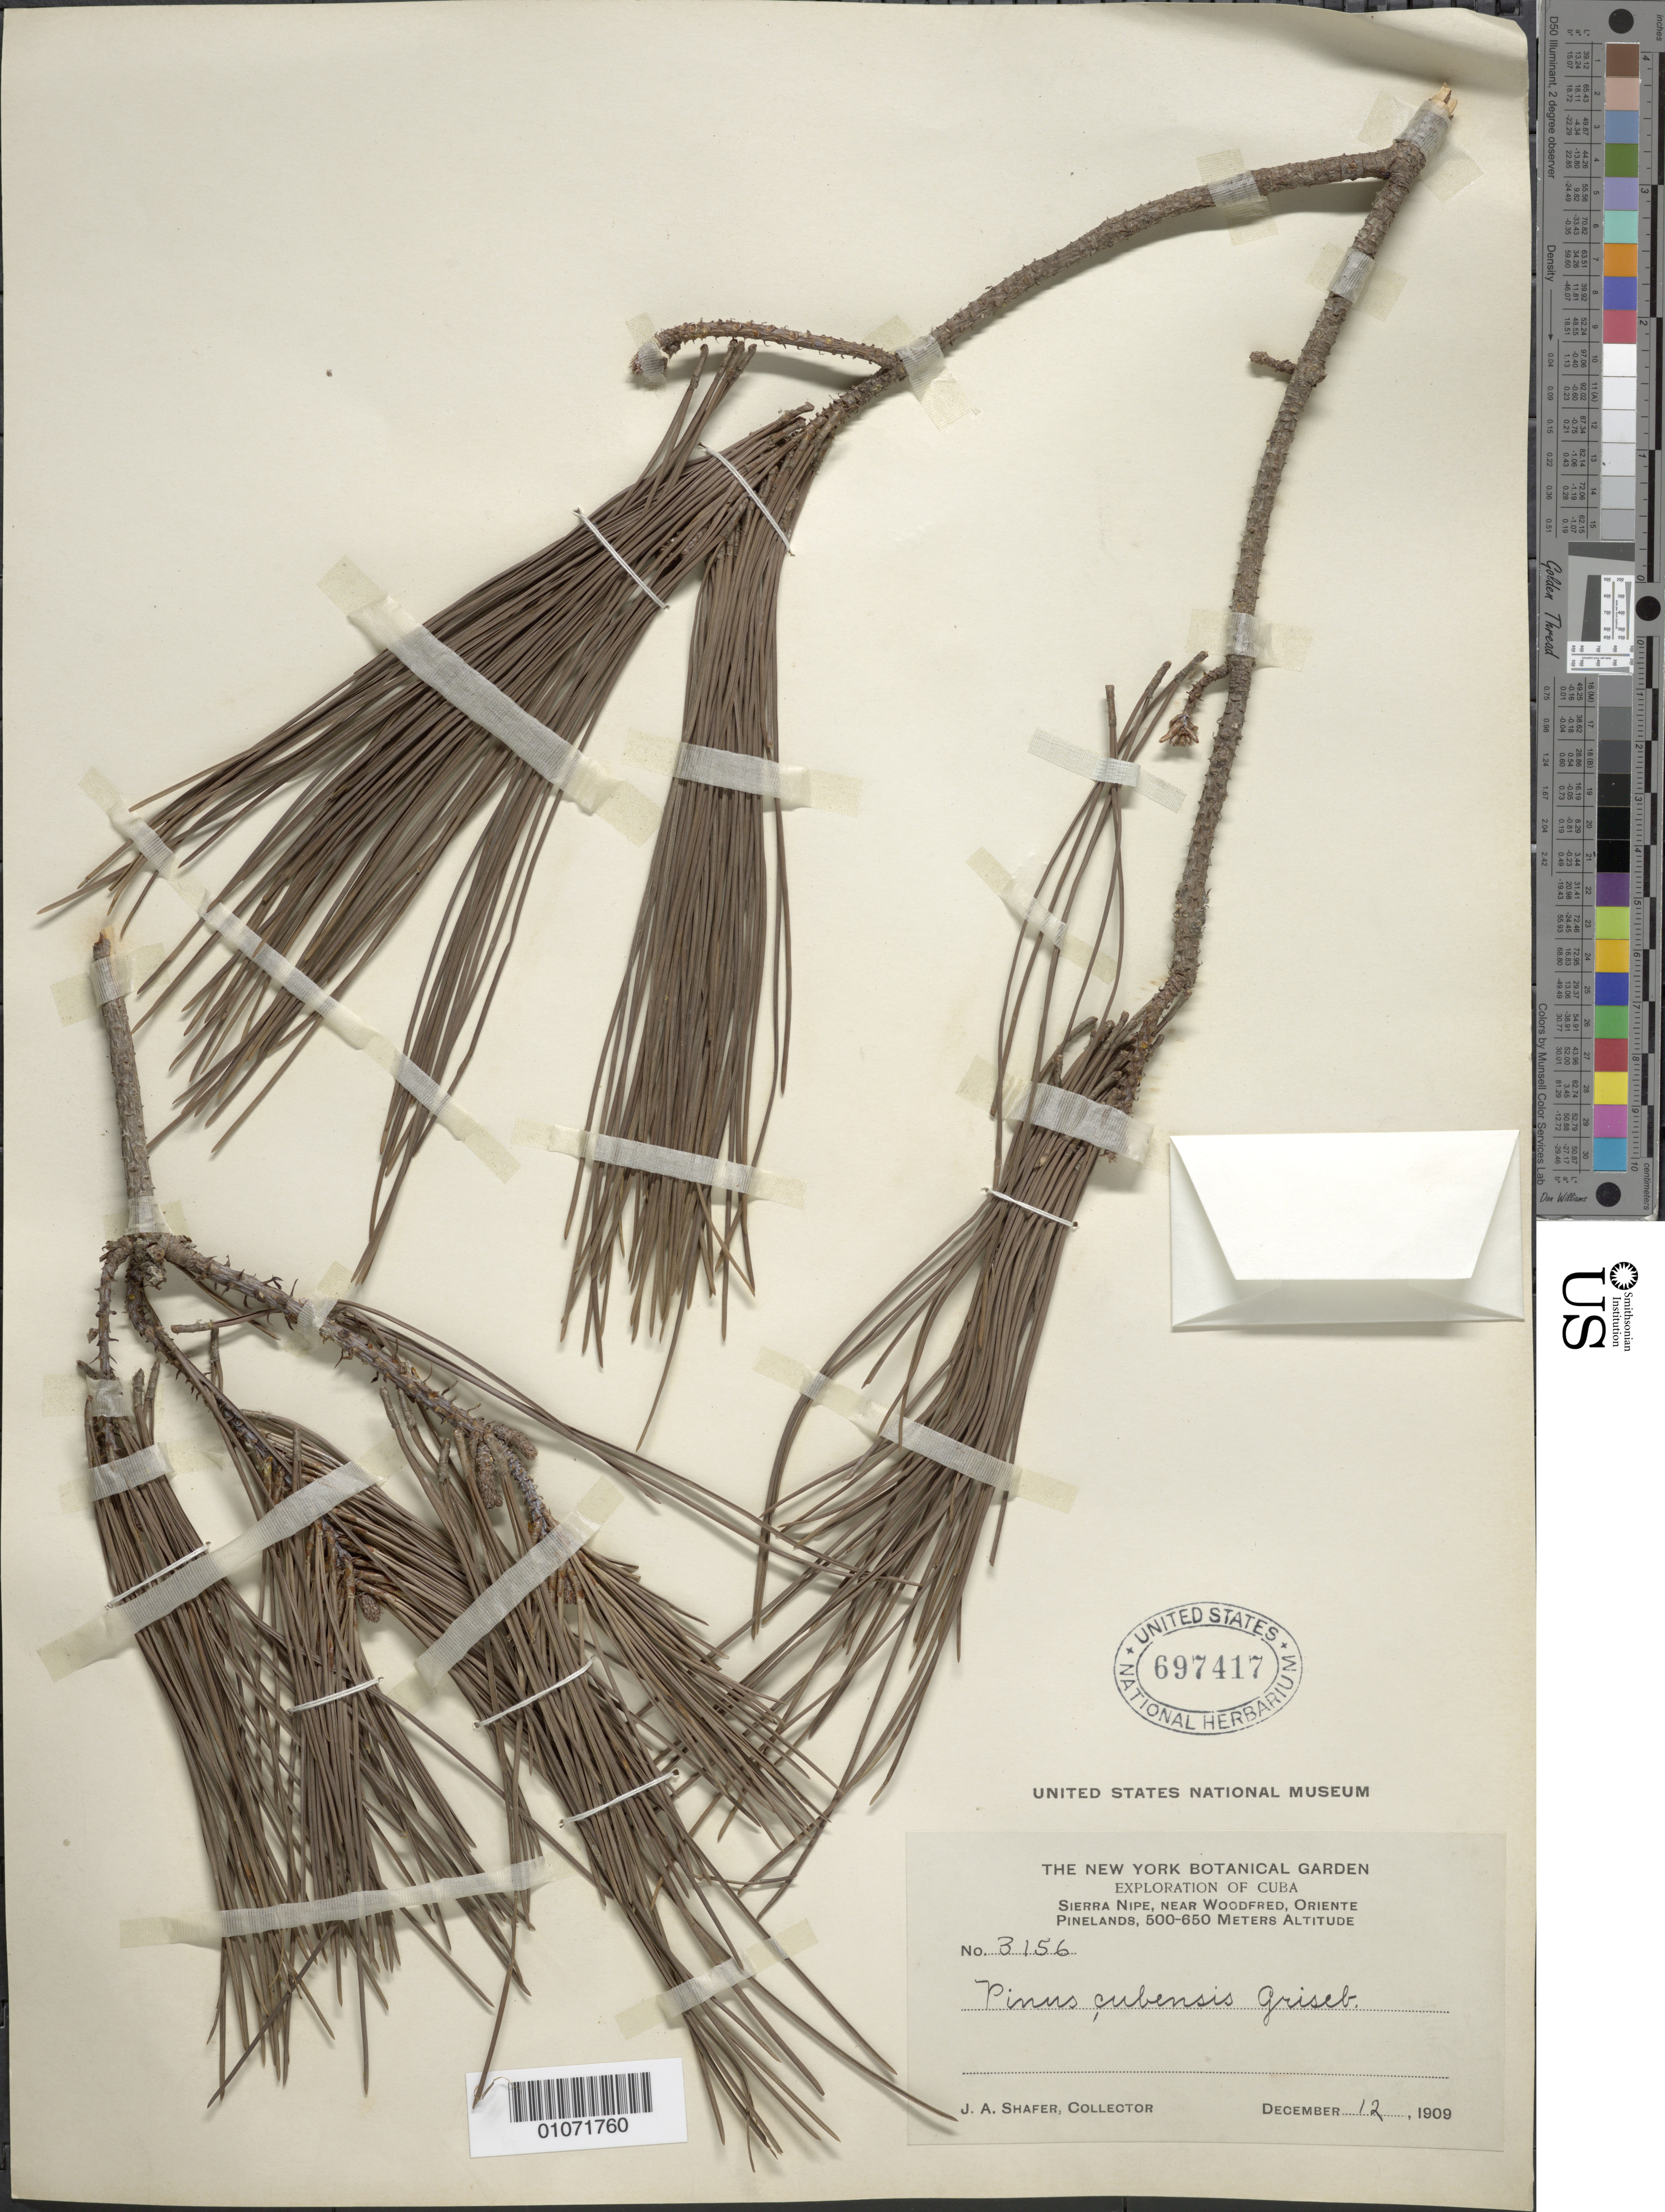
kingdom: Plantae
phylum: Tracheophyta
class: Pinopsida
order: Pinales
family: Pinaceae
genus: Pinus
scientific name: Pinus cubensis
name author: Griseb.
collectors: J. A. Shafer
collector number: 3156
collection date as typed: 12 Dec 1909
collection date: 1909-12-12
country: Cuba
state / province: Holguín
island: Cuba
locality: Sierra Nipe, near woodfred, Oriente Pinelands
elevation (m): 500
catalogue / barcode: US 697417